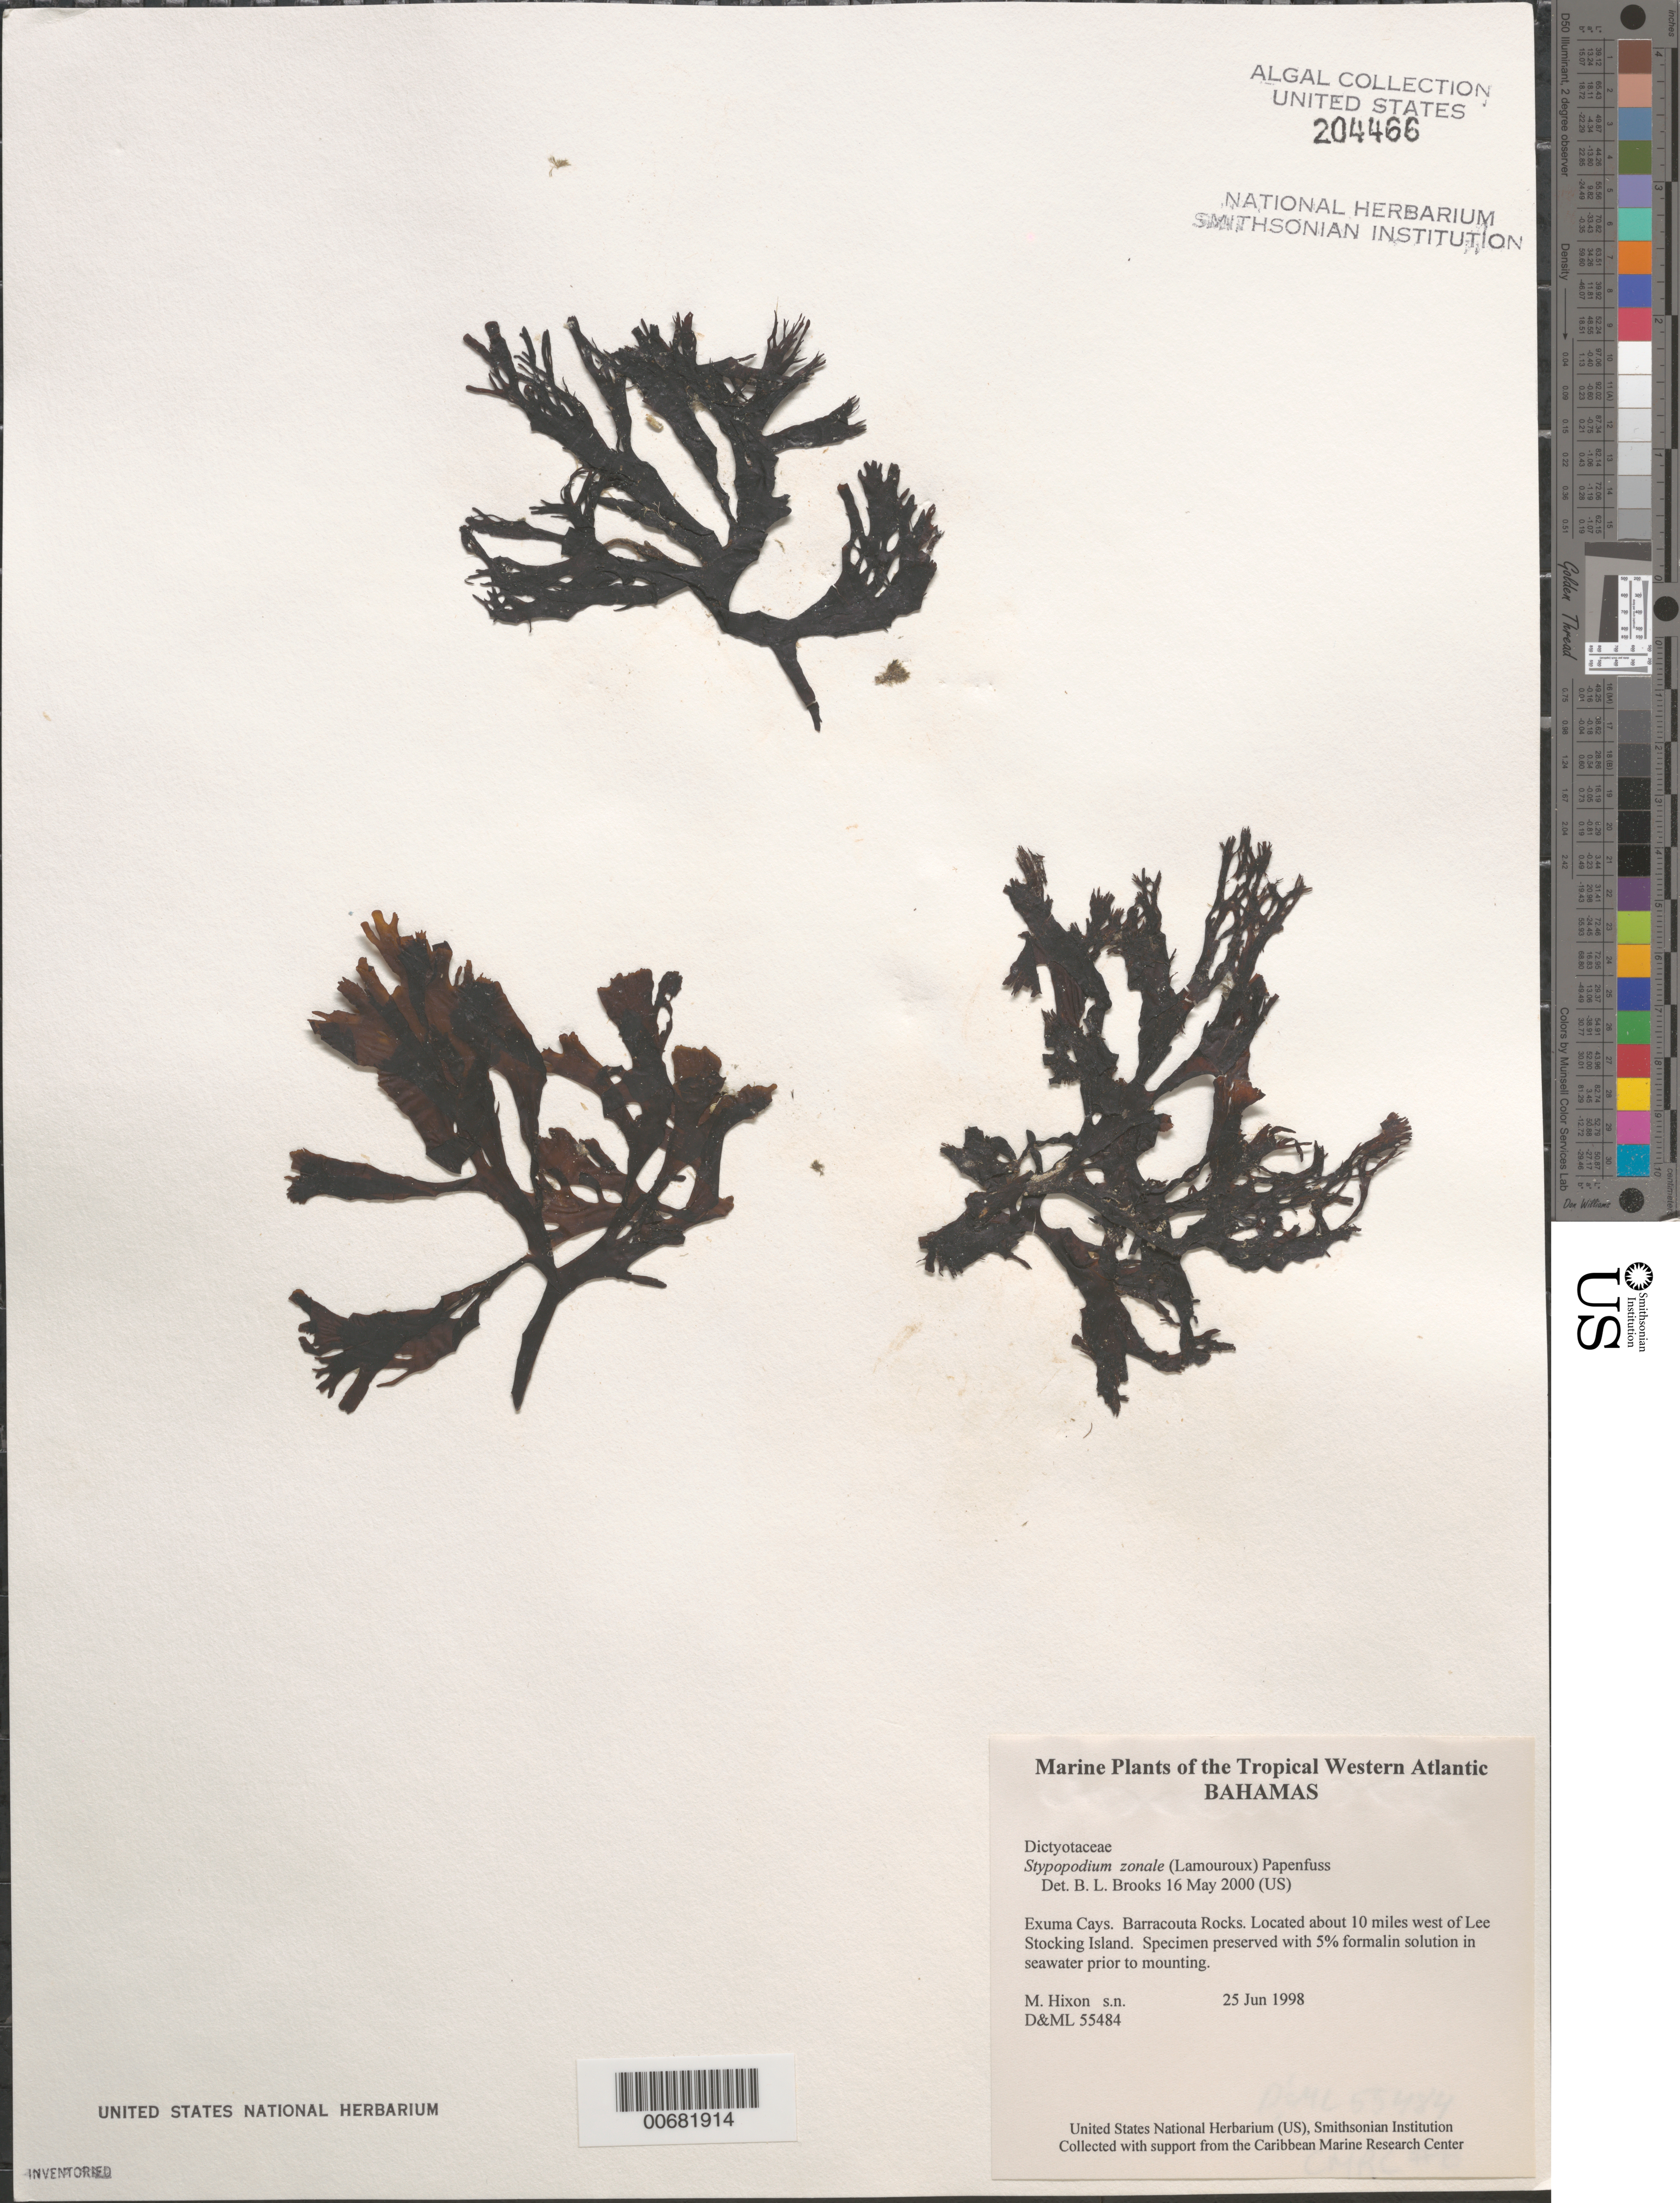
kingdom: Chromista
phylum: Ochrophyta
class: Phaeophyceae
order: Dictyotales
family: Dictyotaceae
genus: Stypopodium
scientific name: Stypopodium zonale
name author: (J.V.Lamouroux) Papenf.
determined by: Brooks, B. L., (BOT), Smithsonian Institution - National Museum of Natural History (UNITED STATES)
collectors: M. Hixon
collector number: D&ML 55484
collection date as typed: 25 Jun 1998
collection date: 1998-06-25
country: Bahamas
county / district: Exuma District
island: Exuma Cays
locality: Barracouta Rocks, ca. 10 miles west of Lee Stocking Island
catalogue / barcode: US 204466